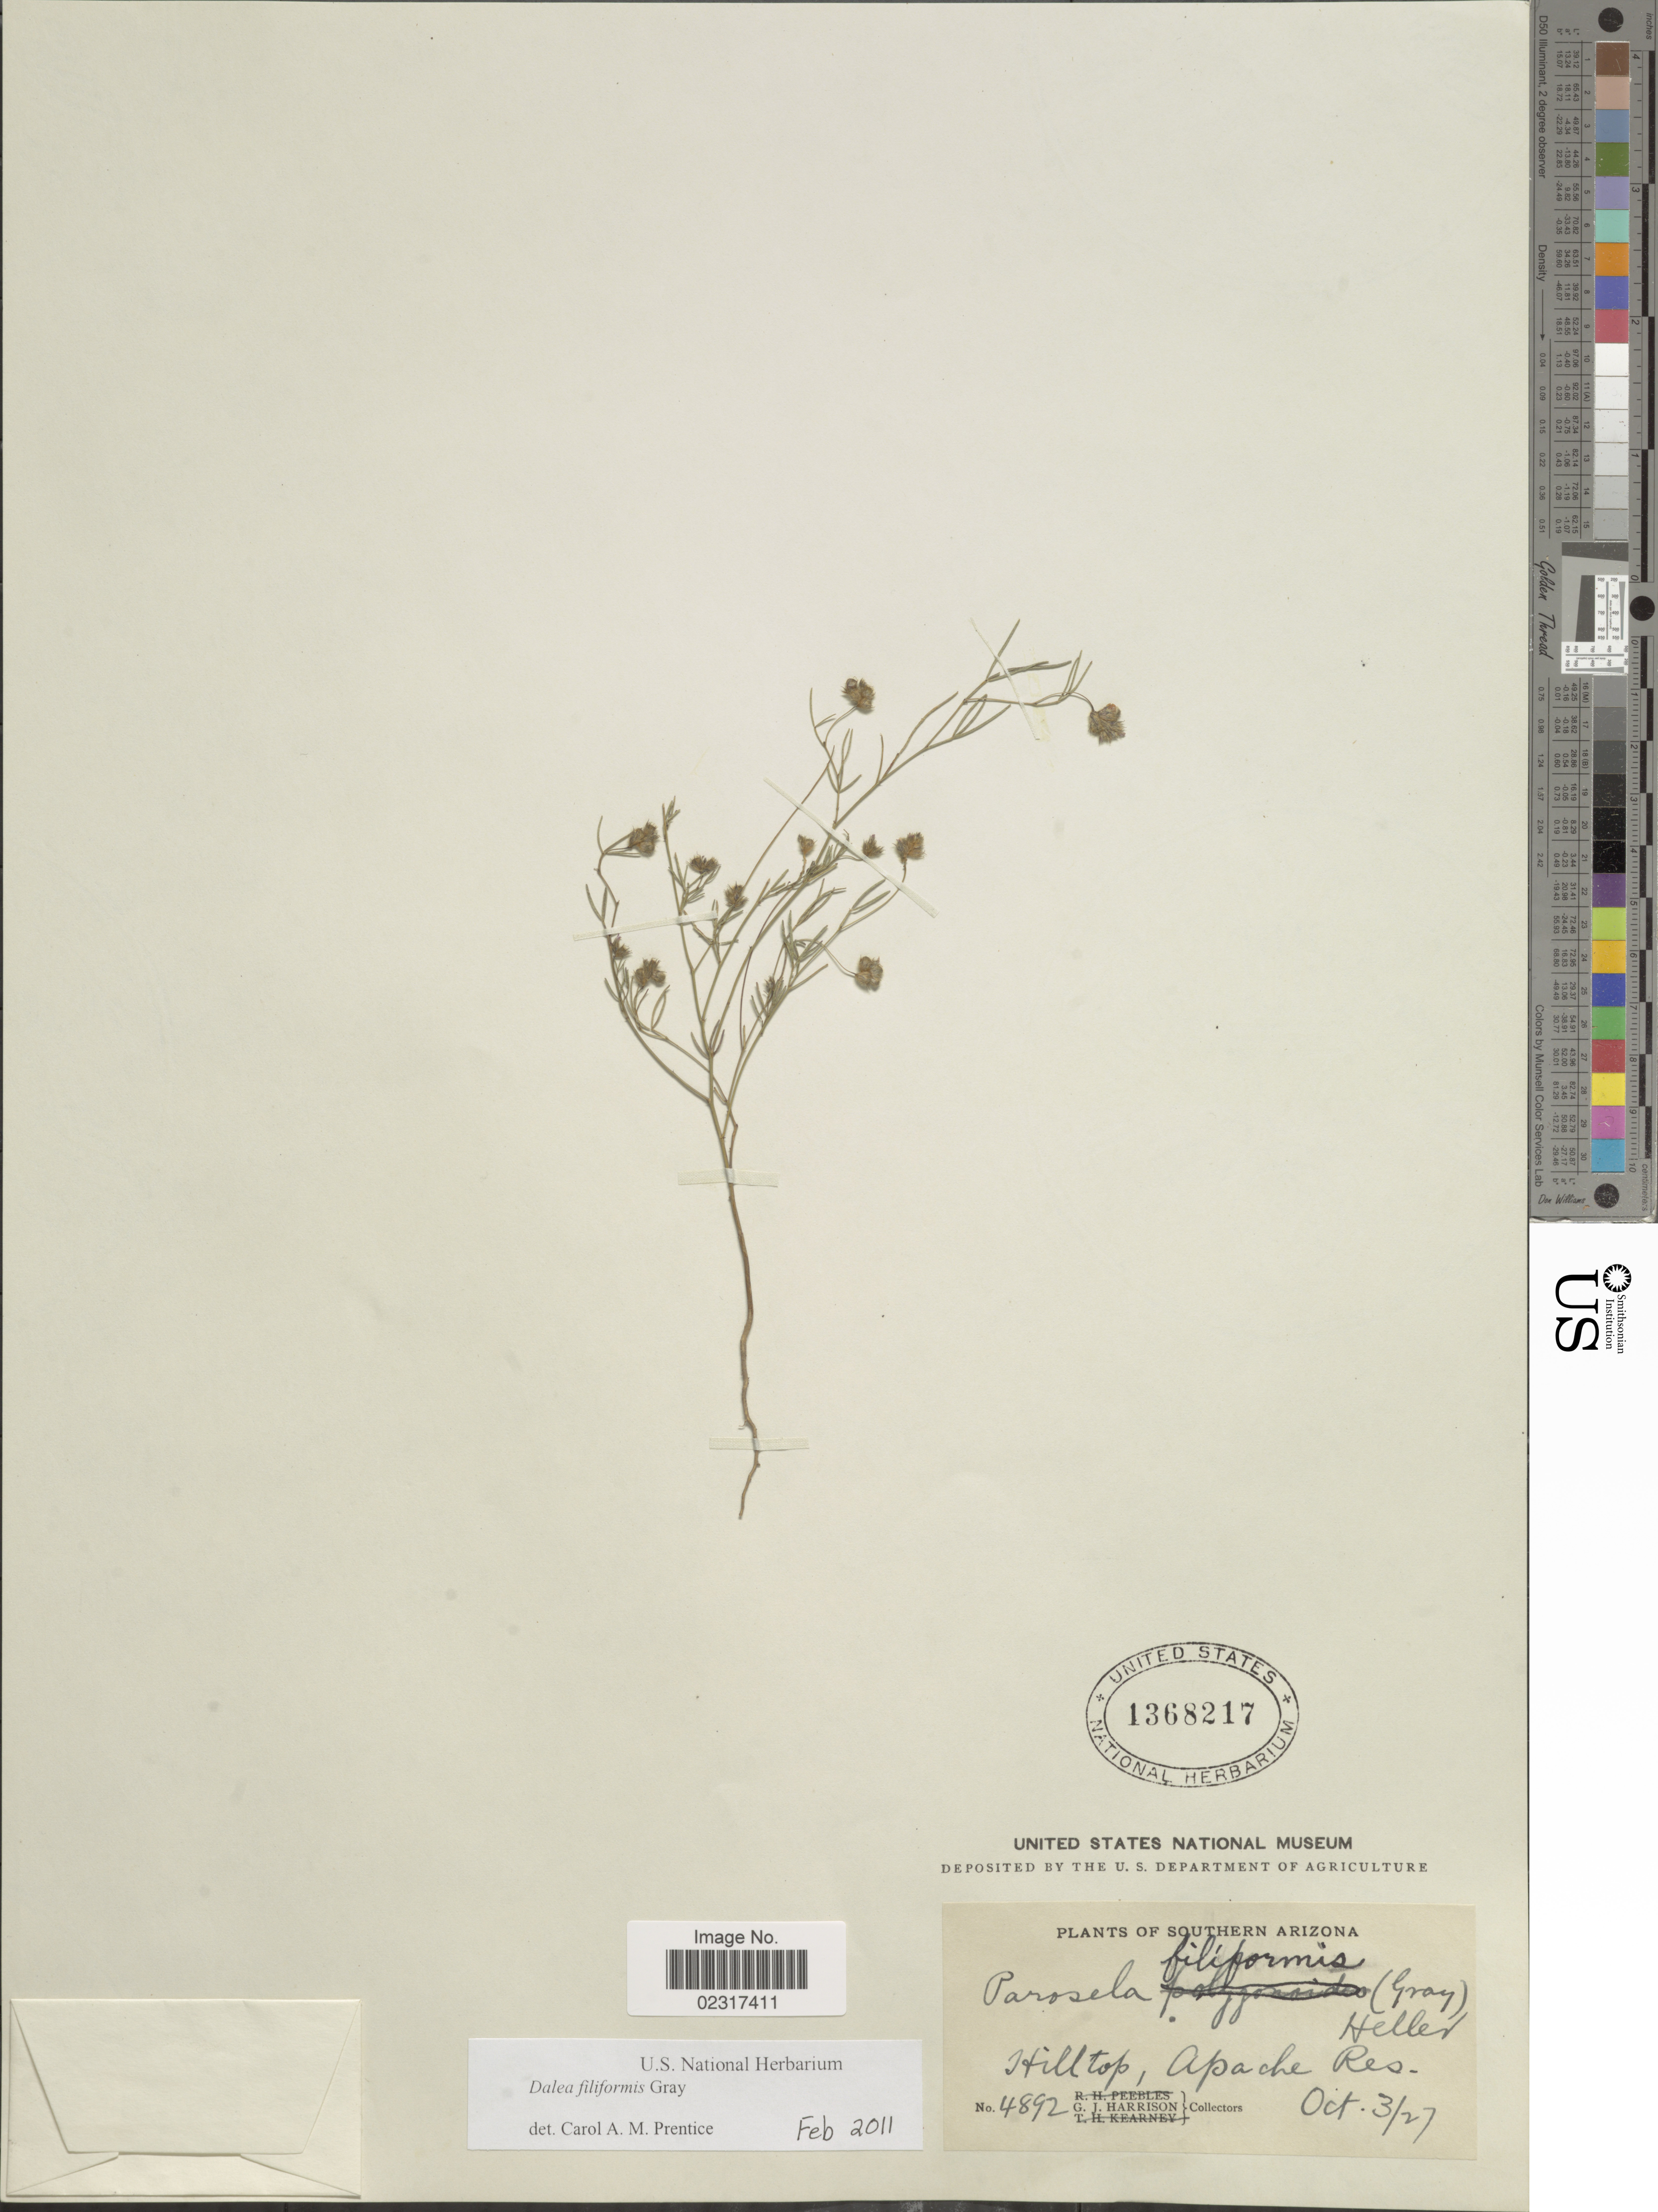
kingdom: Plantae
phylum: Tracheophyta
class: Magnoliopsida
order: Fabales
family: Fabaceae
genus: Dalea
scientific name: Dalea filiformis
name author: A. Gray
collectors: G. J. Harrison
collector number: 4892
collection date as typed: Transcribed d/m/y: 3/10/27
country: United States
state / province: Arizona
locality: Southern Arizona, Hilltop, Apache Res.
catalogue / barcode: US 1368217